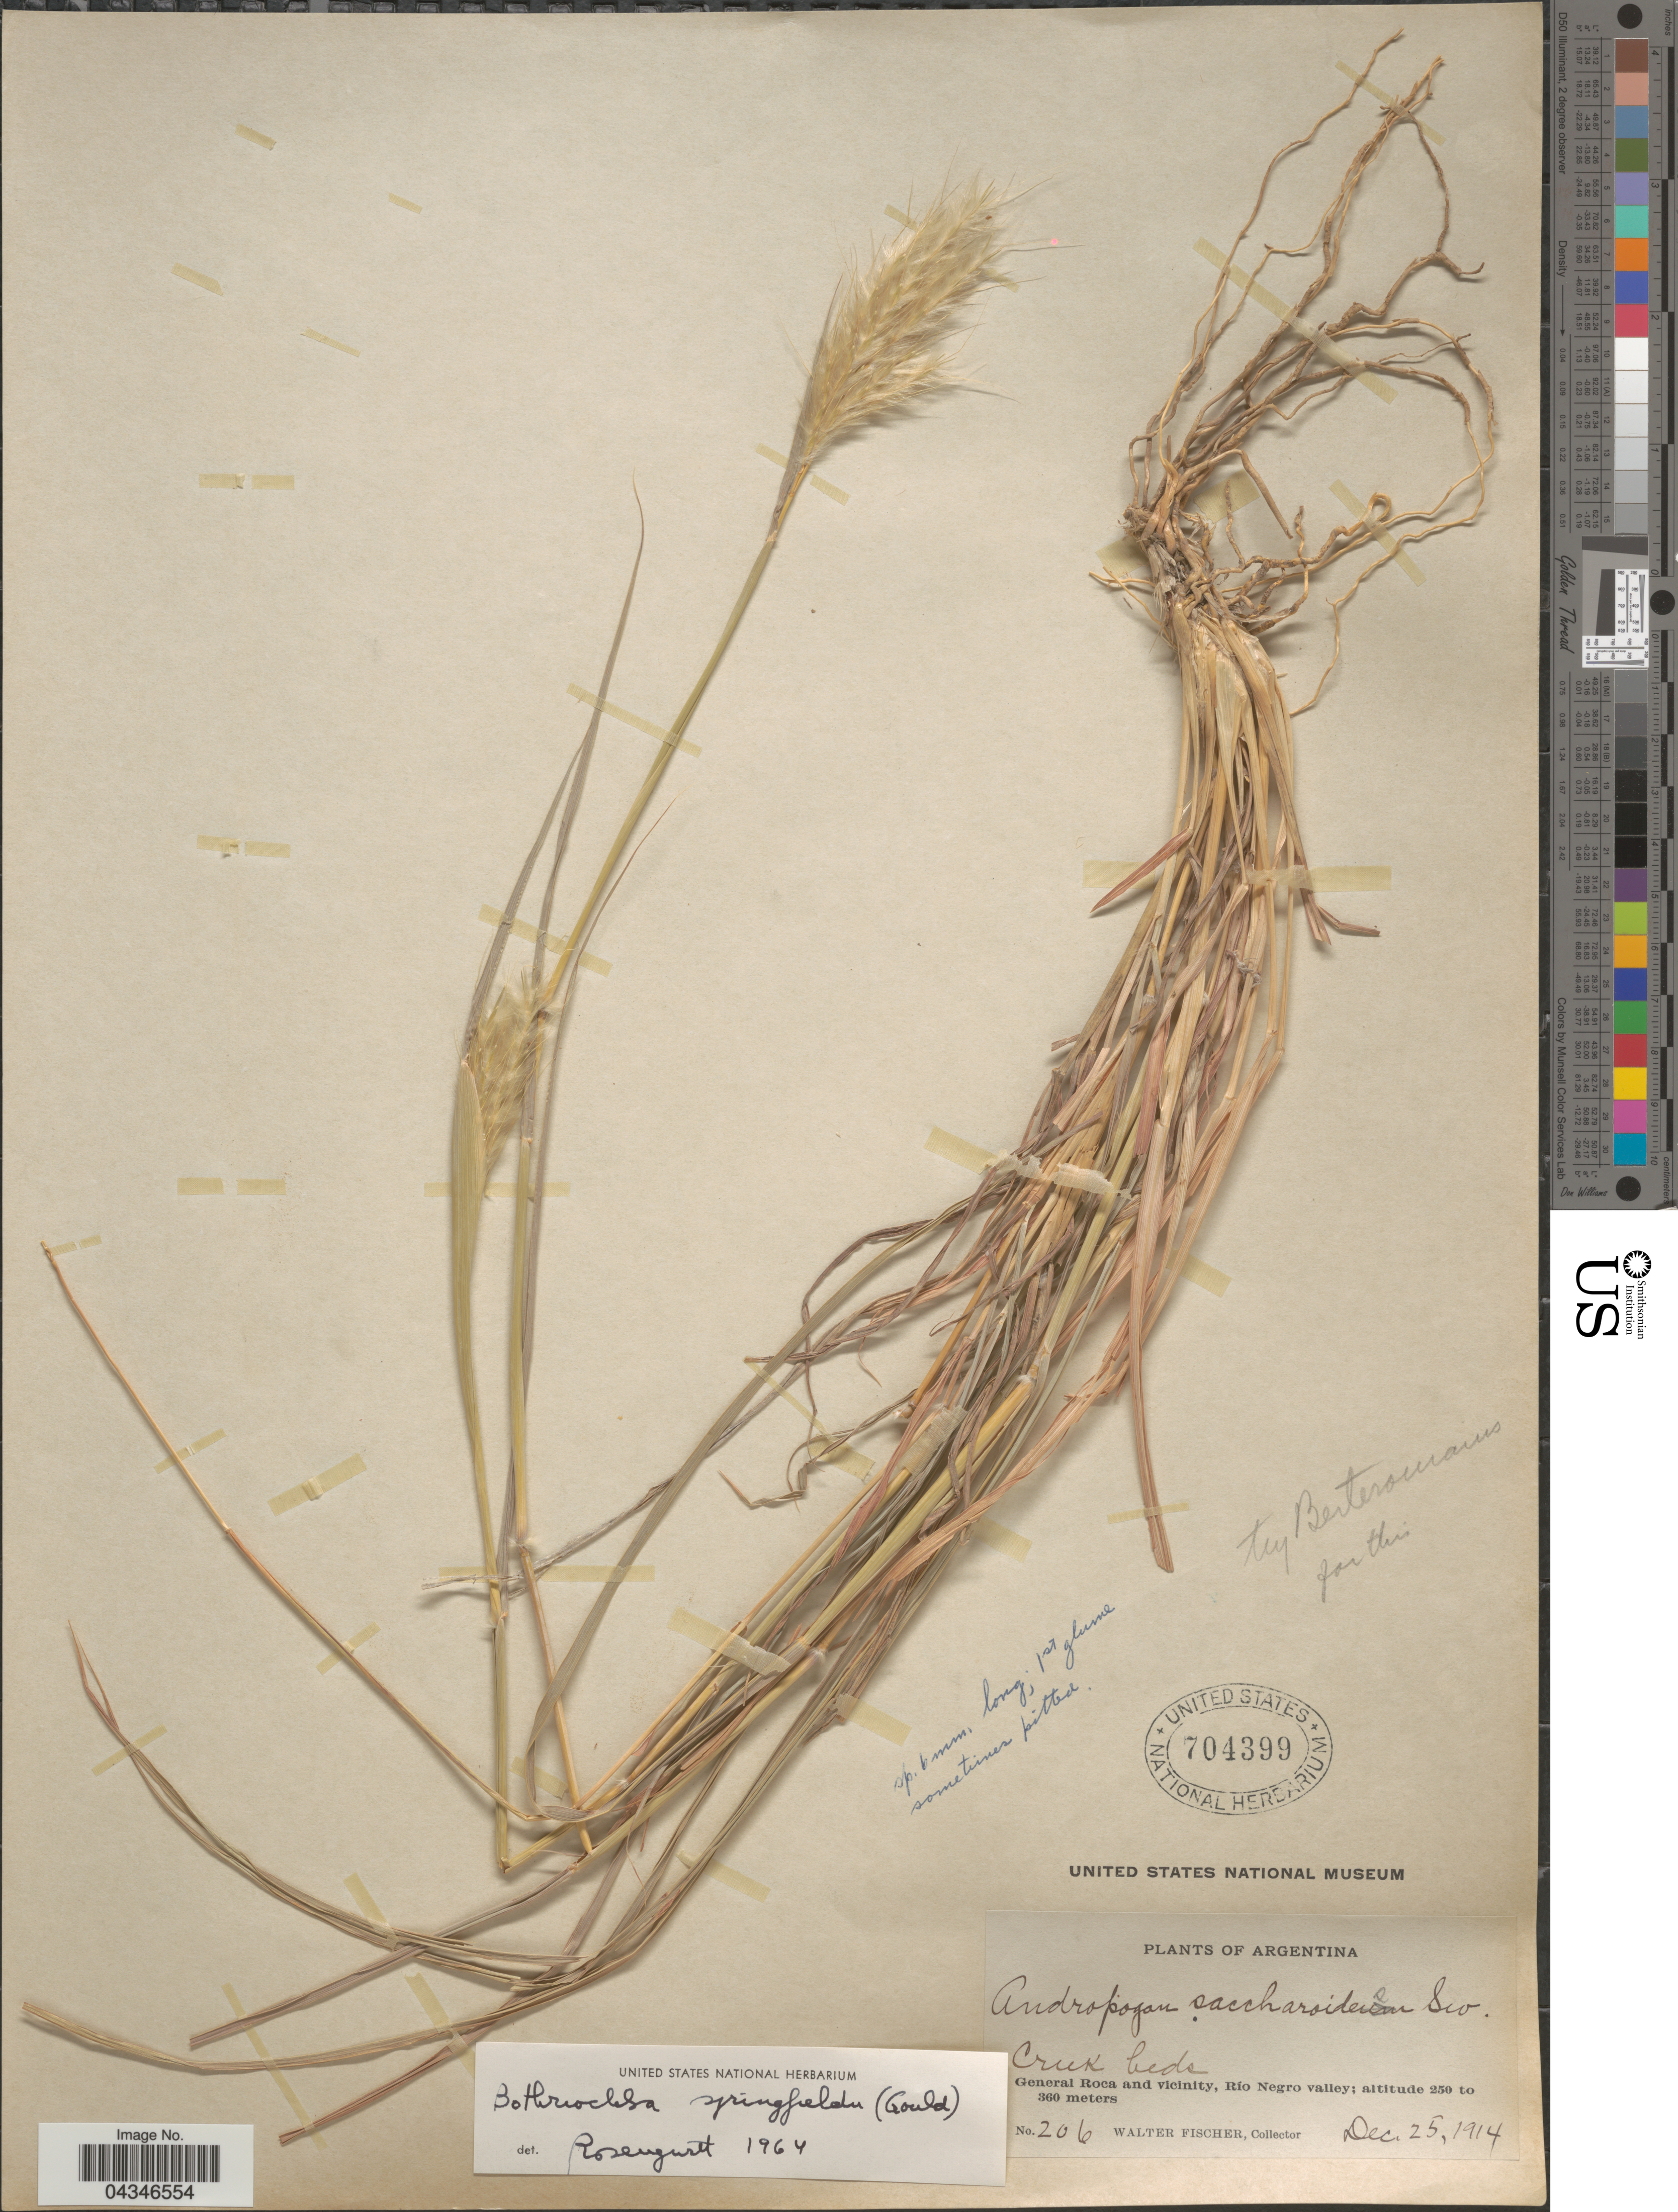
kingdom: Plantae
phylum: Tracheophyta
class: Liliopsida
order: Poales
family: Poaceae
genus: Andropogon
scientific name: Andropogon springfieldii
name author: Gould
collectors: W. Fischer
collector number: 206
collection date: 1914-12-25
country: Argentina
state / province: Rio Negro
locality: General Roca and vicinity, Río Negro valley.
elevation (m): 250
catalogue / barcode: US 704399